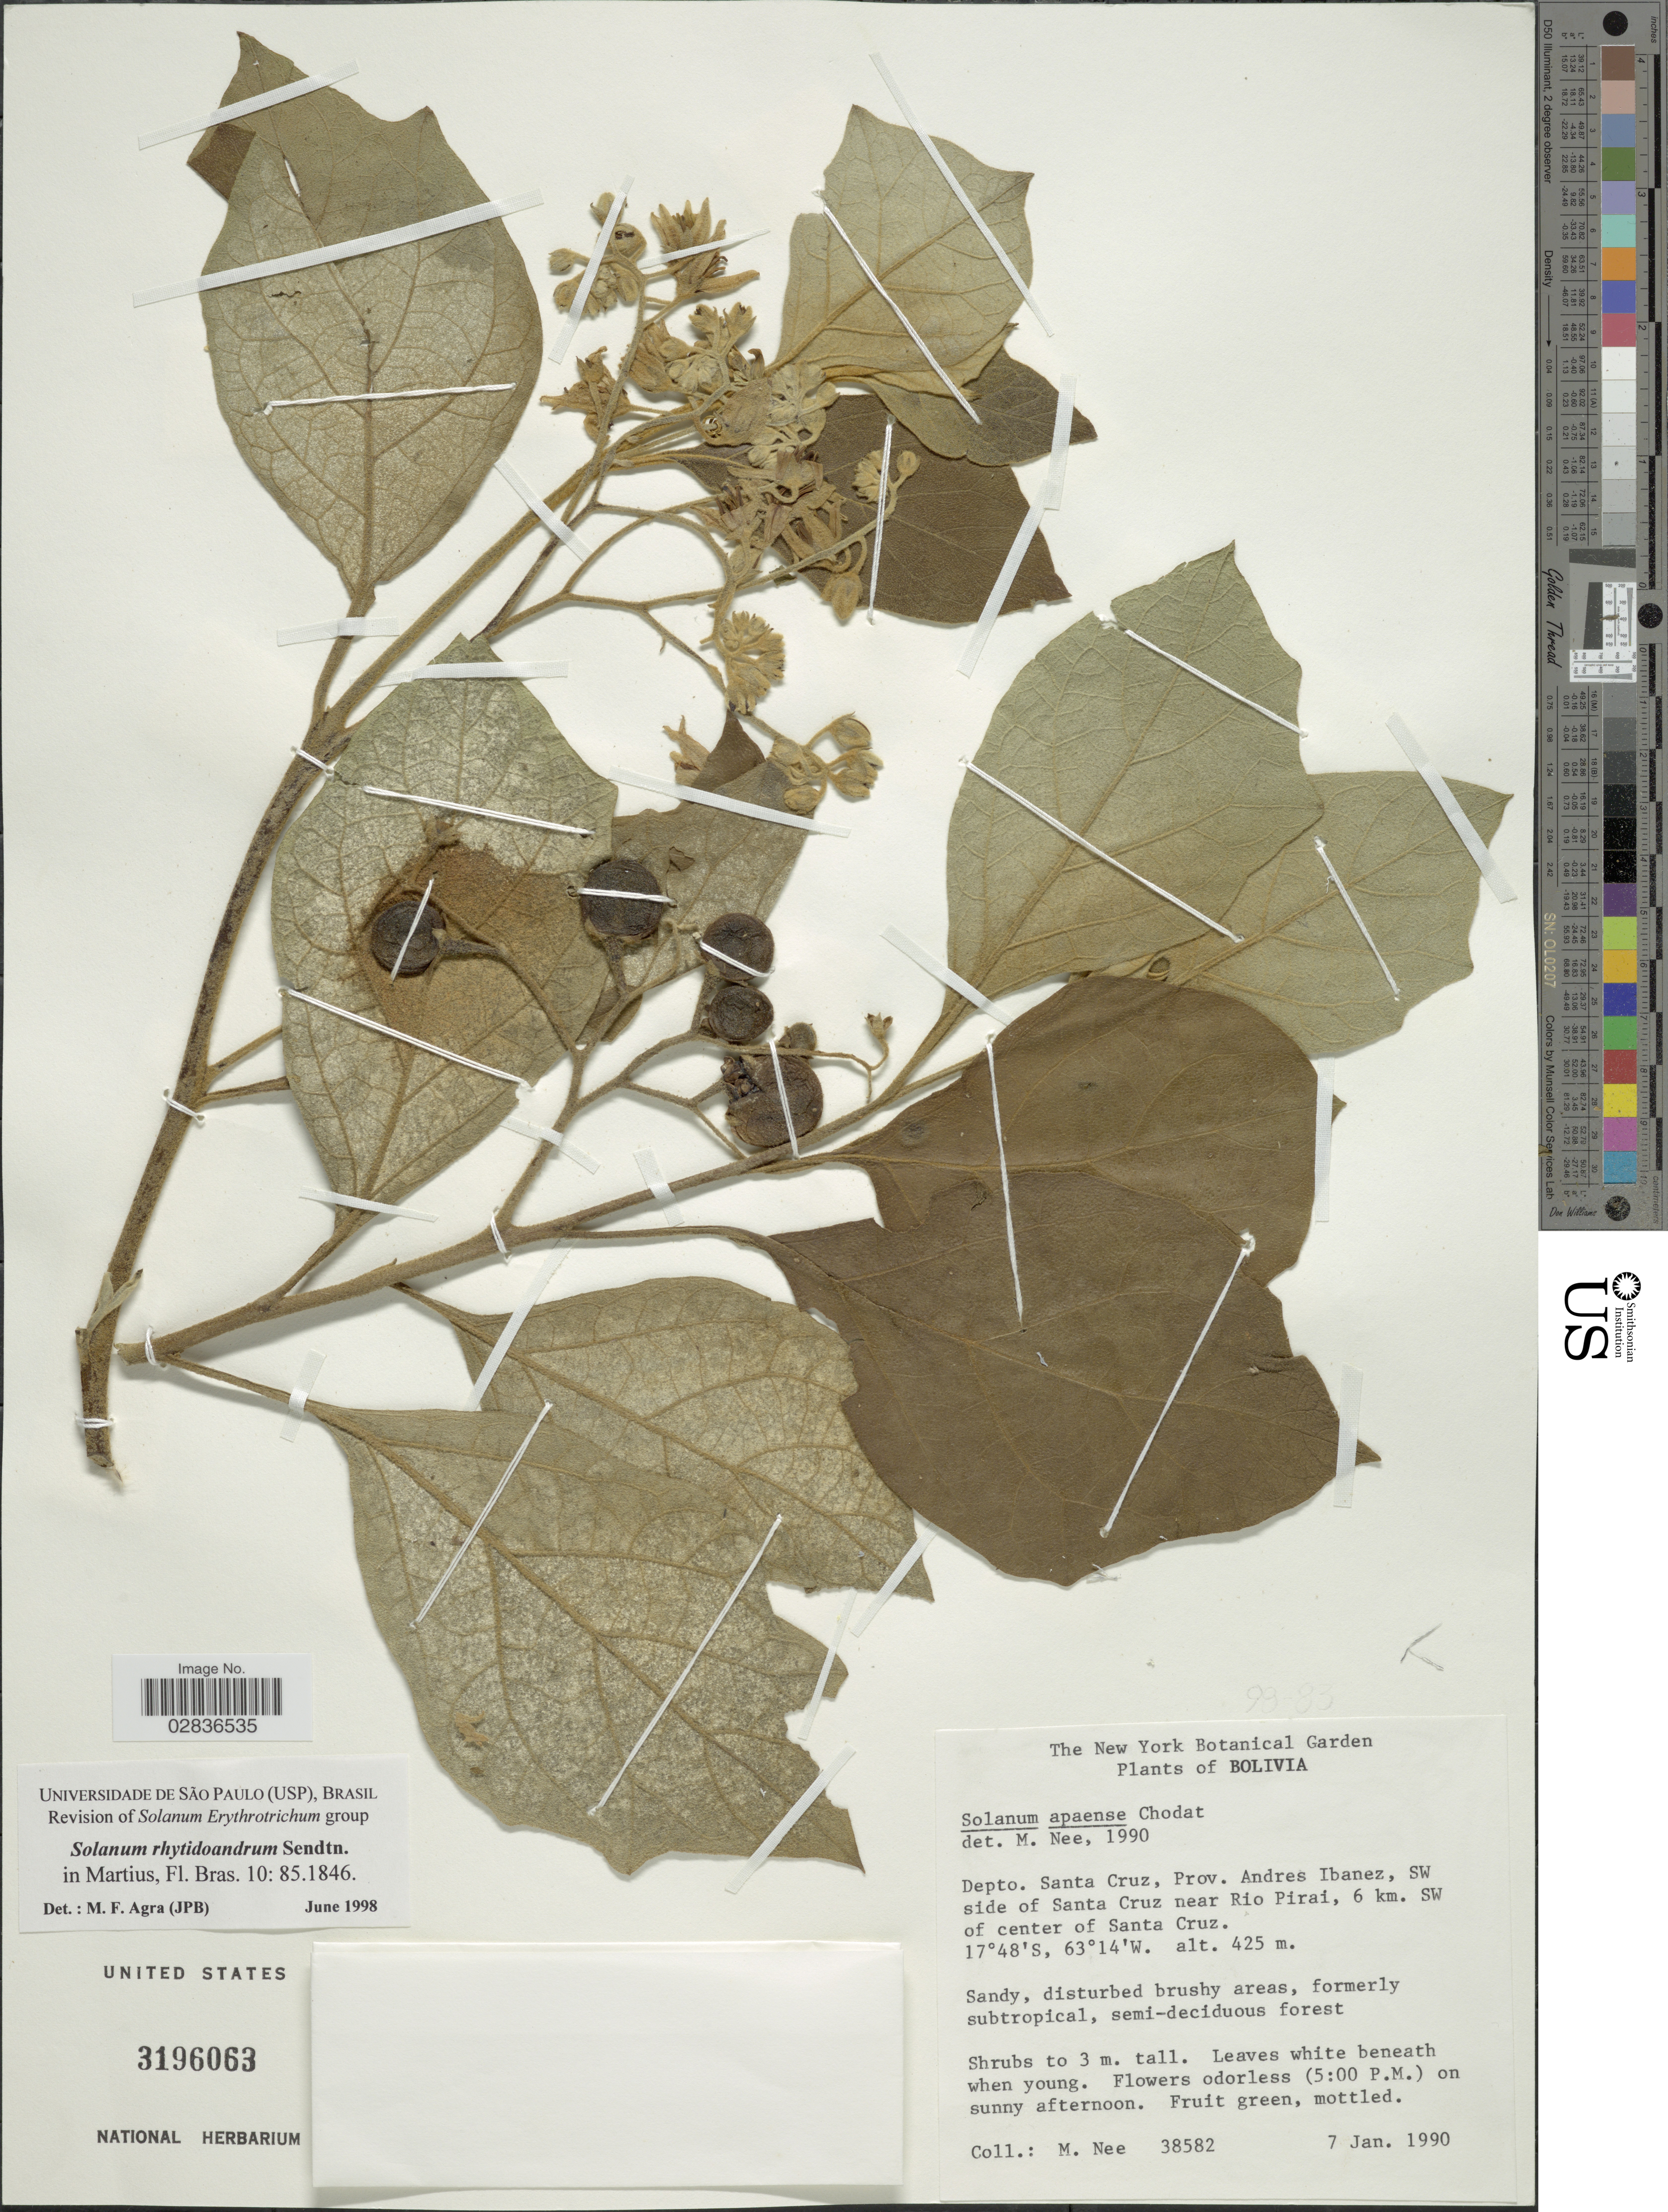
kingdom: Plantae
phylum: Tracheophyta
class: Magnoliopsida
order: Solanales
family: Solanaceae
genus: Solanum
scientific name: Solanum rhytidoandrum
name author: Sendtn.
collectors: M. Nee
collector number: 38582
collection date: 1990-01-07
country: Bolivia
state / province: Santa Cruz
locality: Depto. Santa Cruz, Prov. Andres Ibanez, SW side of Santa Cruz near Rio Pirai, 6 km. SW of center of Santa Cruz.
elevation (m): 425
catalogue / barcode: US 3196063